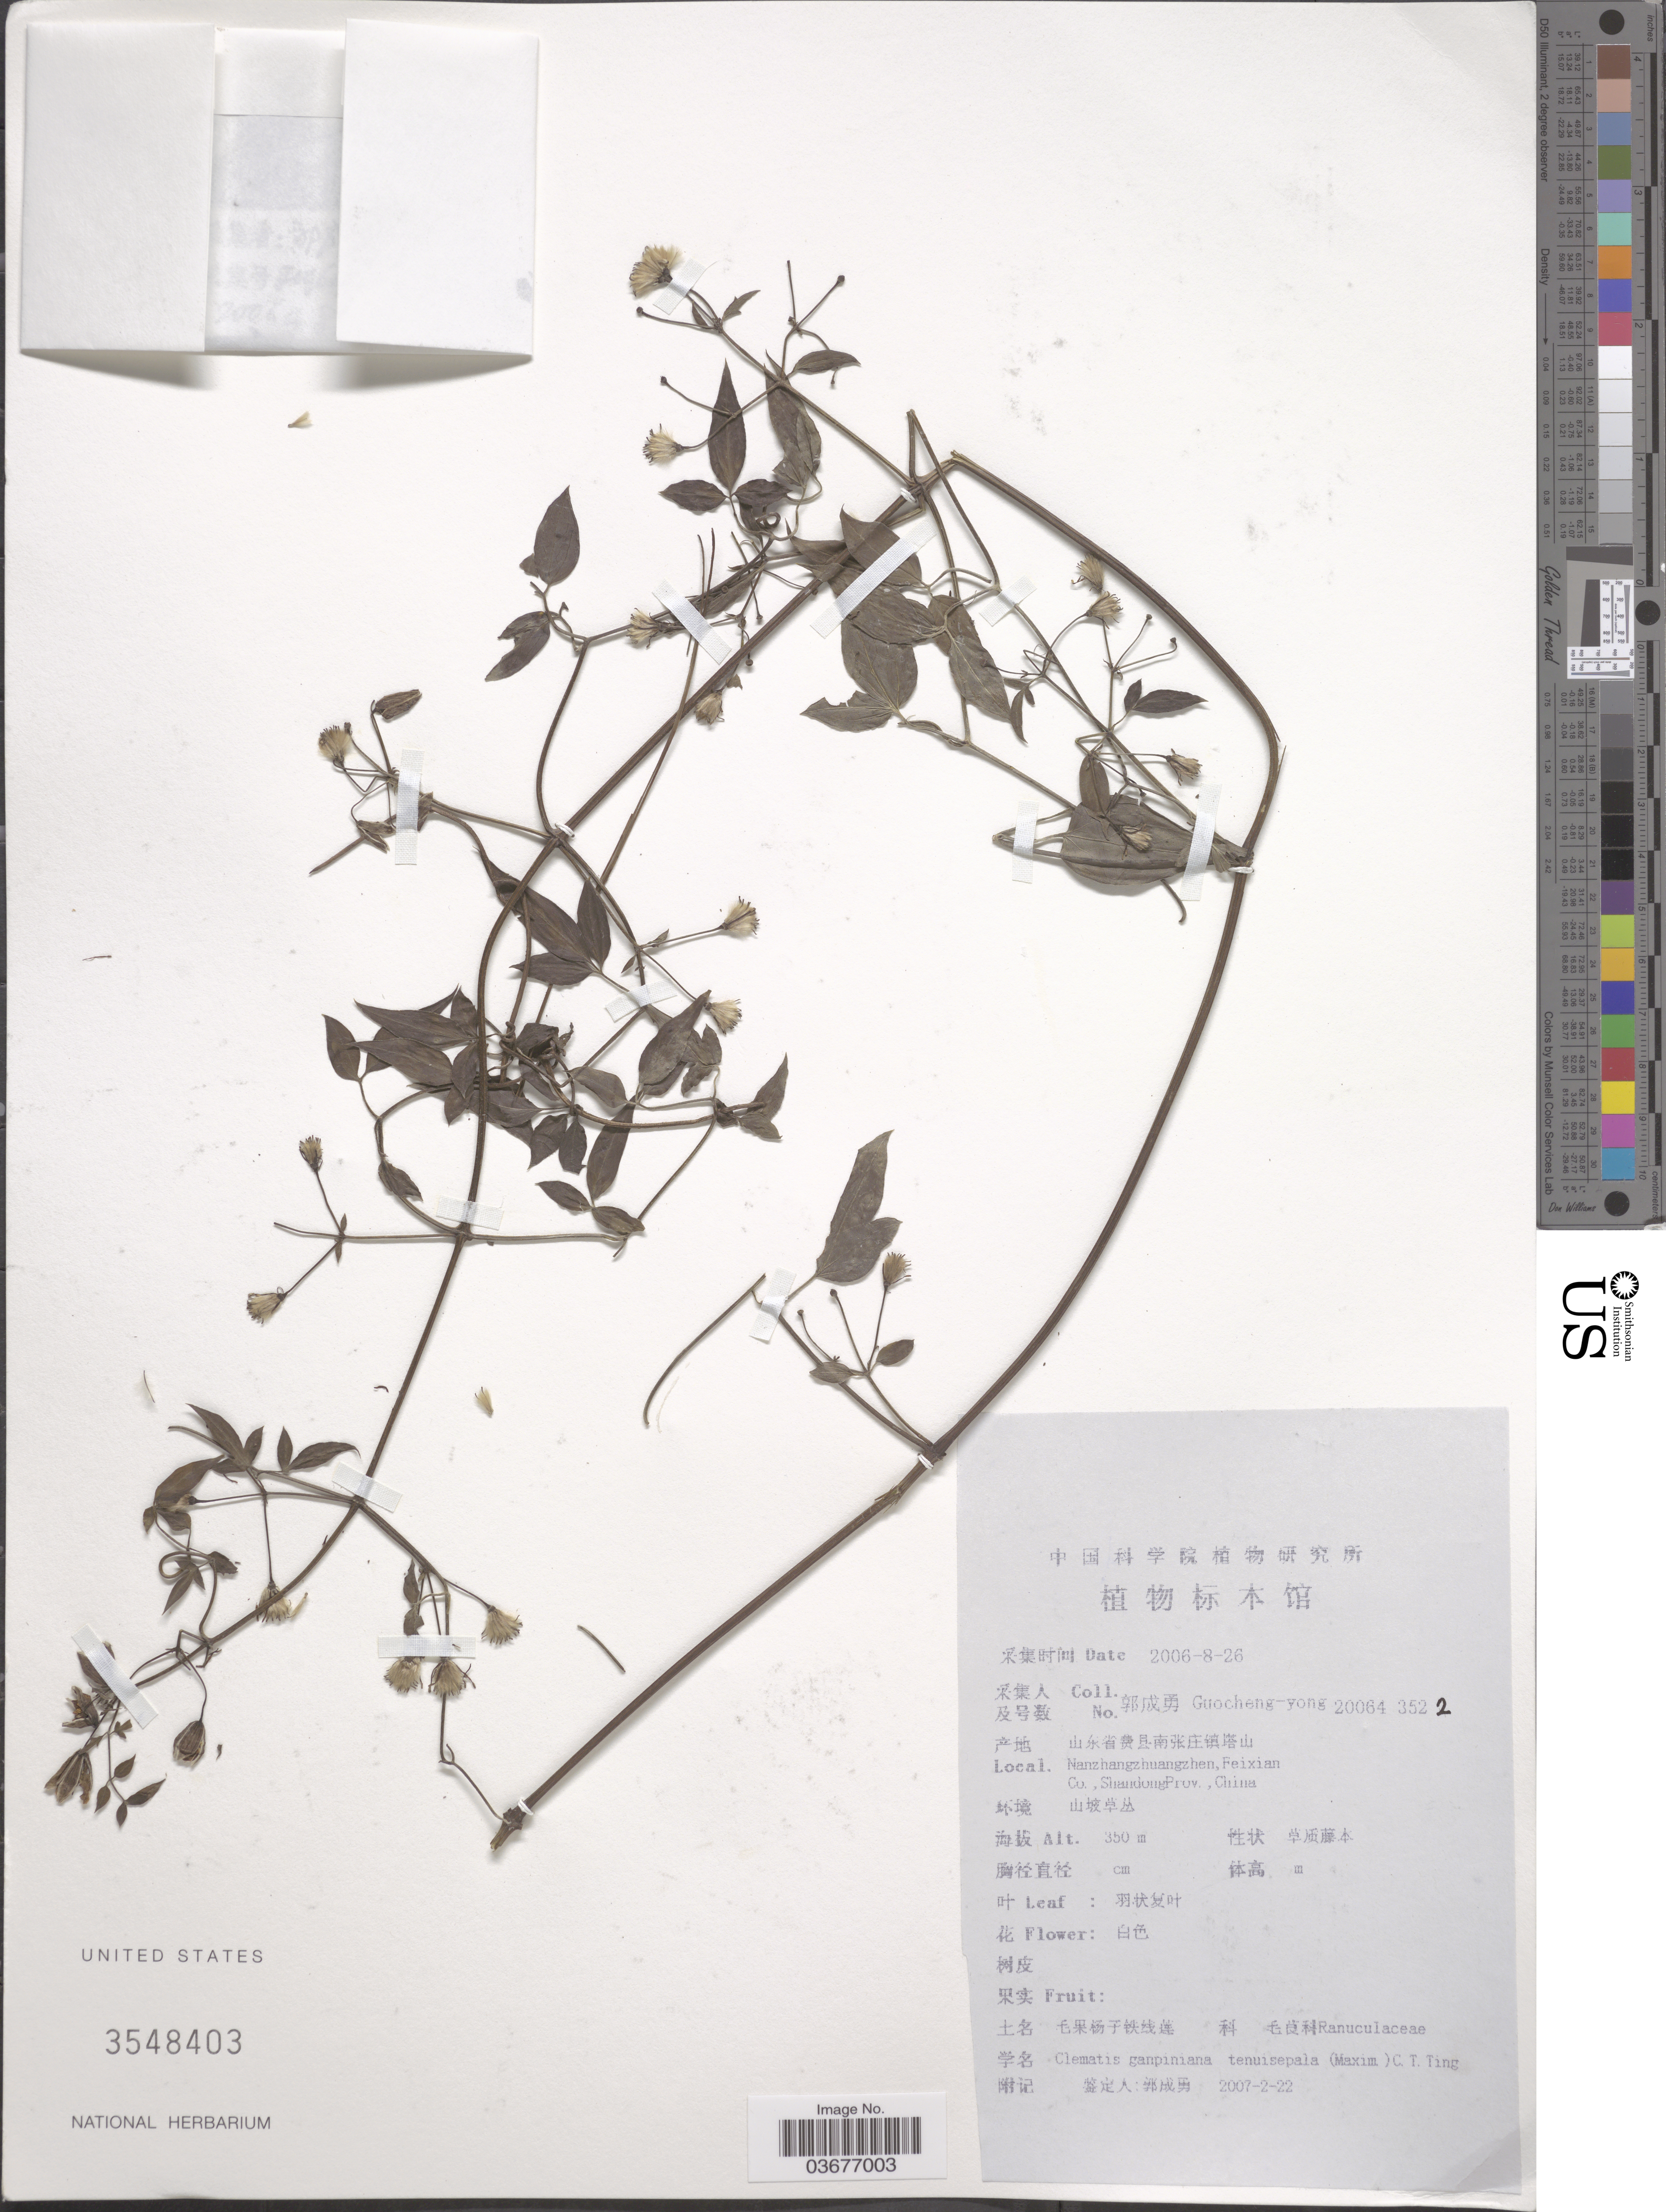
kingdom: Plantae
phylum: Tracheophyta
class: Magnoliopsida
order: Ranunculales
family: Ranunculaceae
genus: Clematis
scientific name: Clematis ganpiniana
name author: (H. Lév. & Vaniot) Tamura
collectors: Guo cheng-yong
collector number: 20064 352 2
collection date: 2006-08-26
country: China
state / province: Shandong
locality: Nanzhangzhuangzhen, Feixian Co.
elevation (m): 350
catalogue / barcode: US 3548403